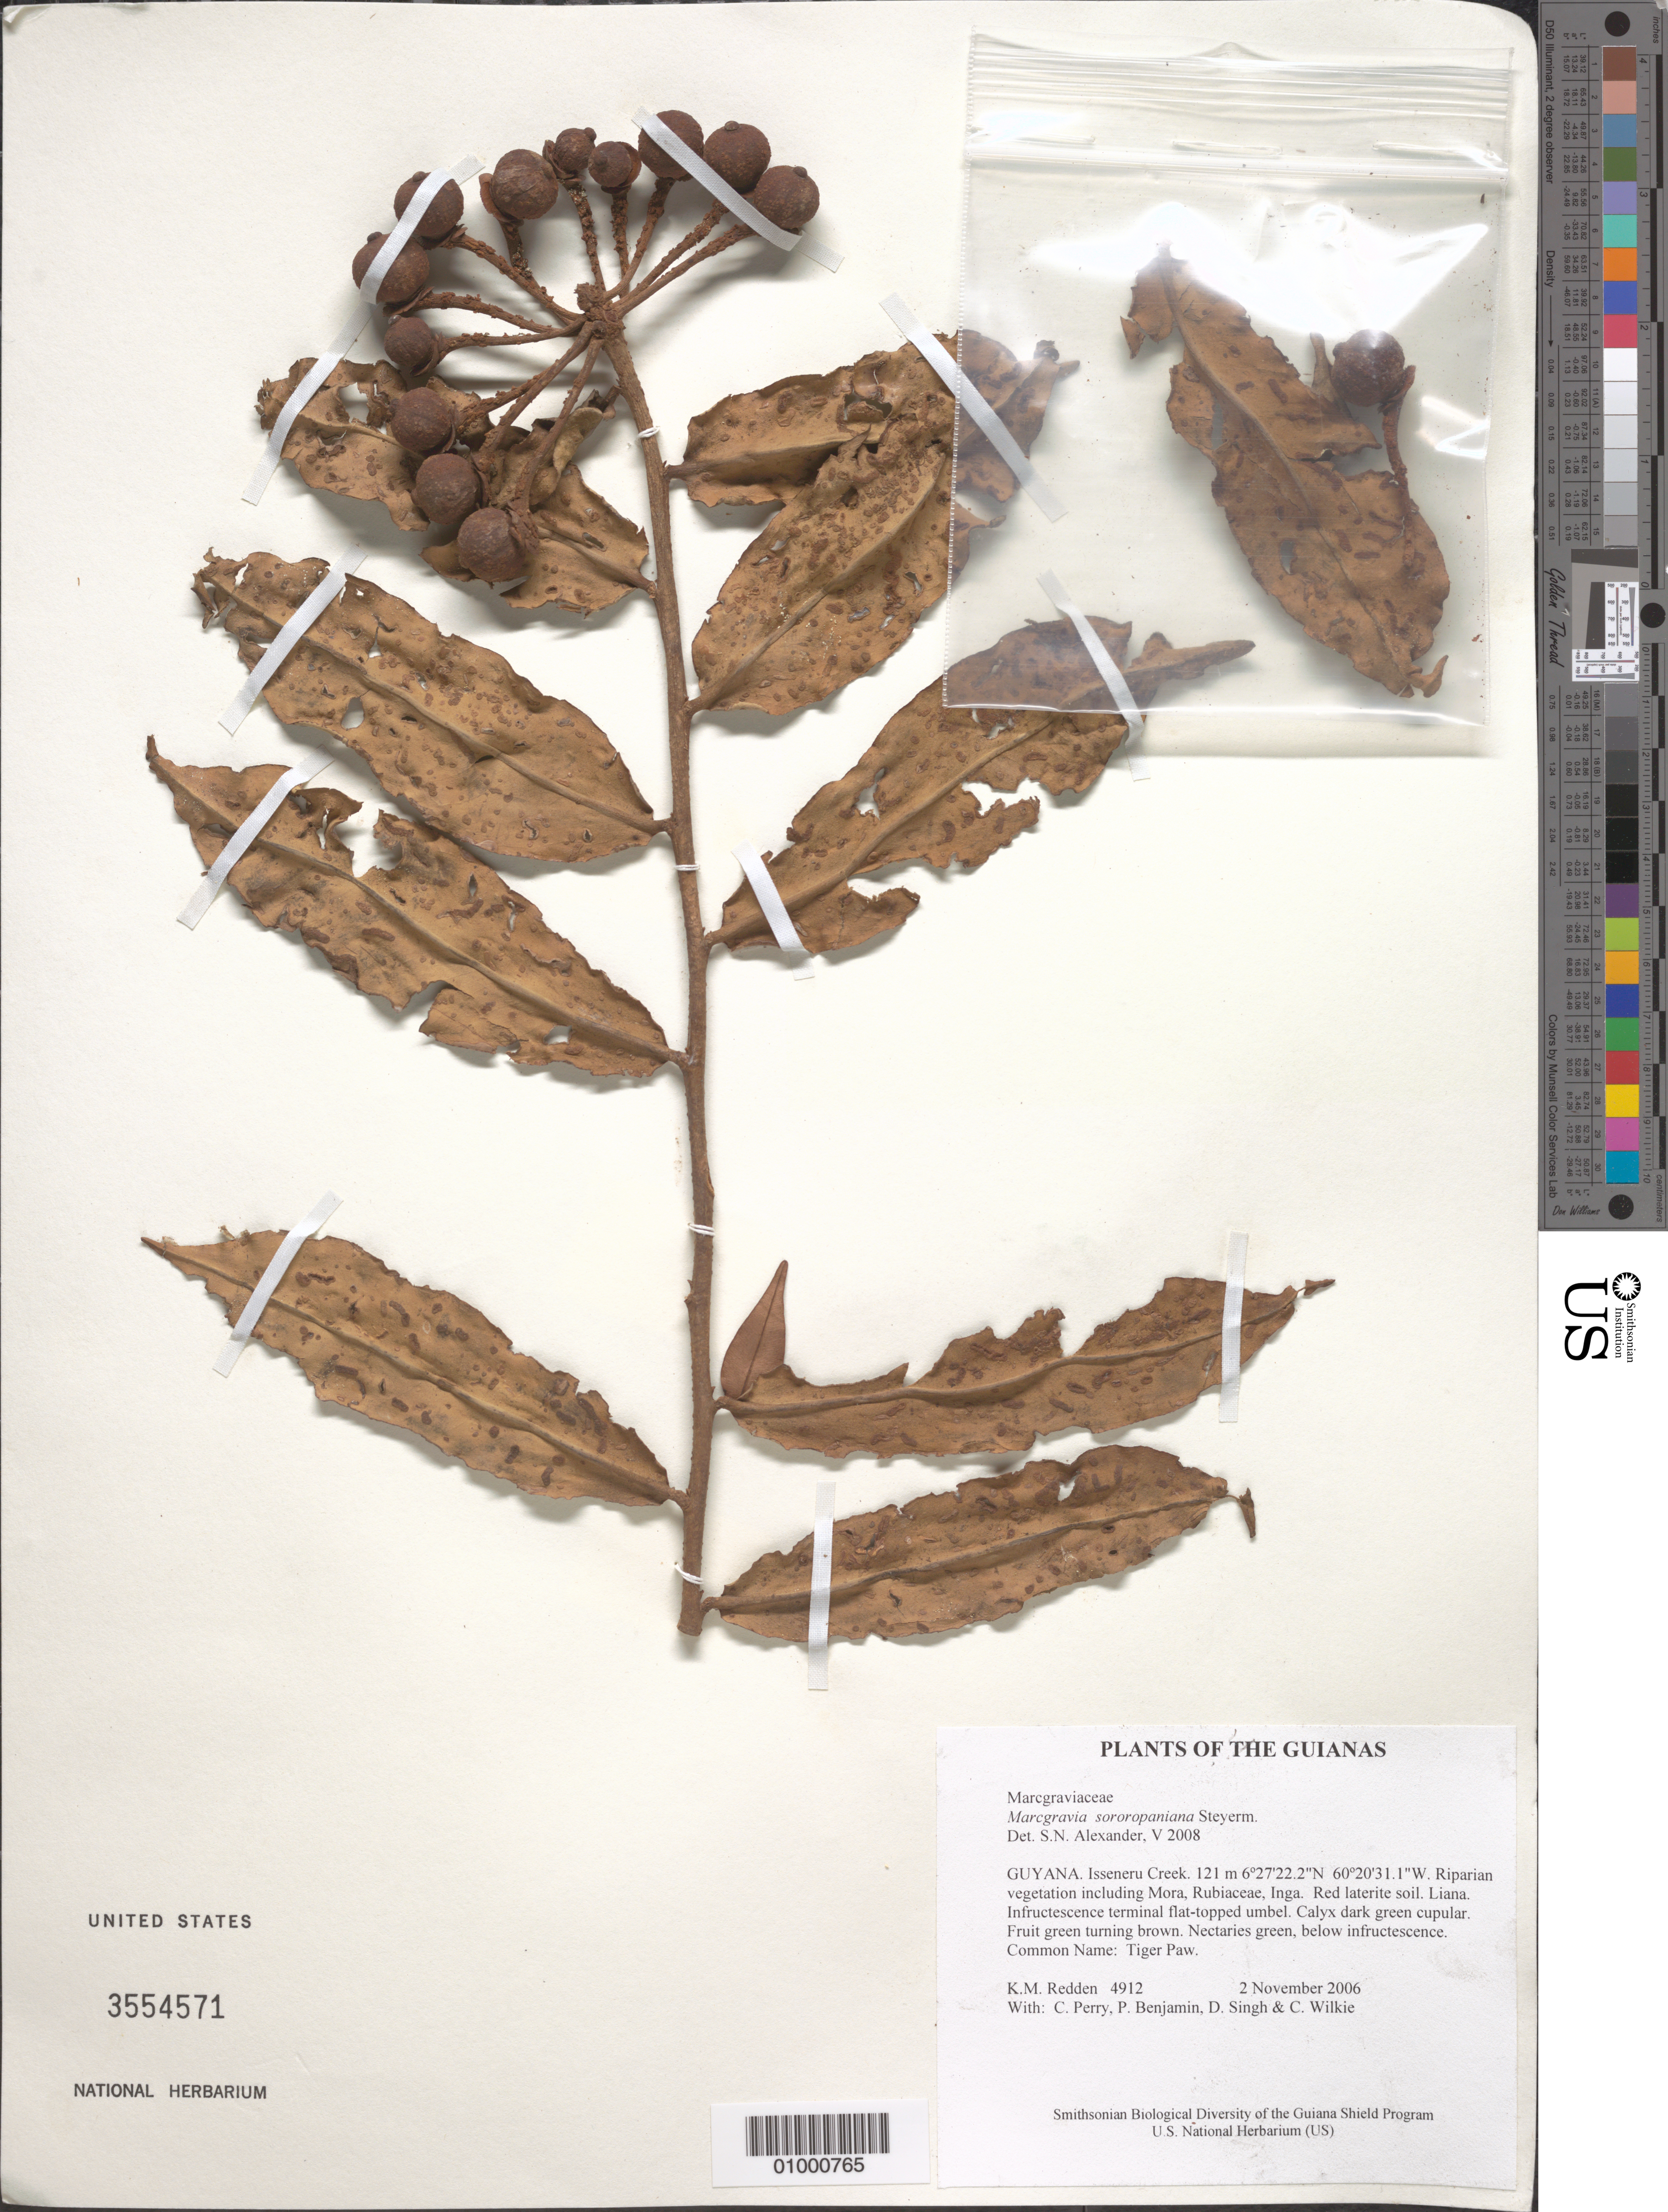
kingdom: Plantae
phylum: Tracheophyta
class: Magnoliopsida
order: Ericales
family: Marcgraviaceae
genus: Marcgravia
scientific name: Marcgravia sororopaniana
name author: Steyerm.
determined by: Alexander, S. N.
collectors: K. M. Redden, C. Perry, P. Benjamin, D. Singh & C. Wilkie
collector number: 4912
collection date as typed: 2 November 2006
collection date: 2006-11-02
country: Guyana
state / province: Cuyuni-Mazaruni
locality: Isseneru Creek.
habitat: Riparian vegetation including Mora, Rubiaceae, Inga. Red laterite soil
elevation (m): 121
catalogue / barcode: US 3554571